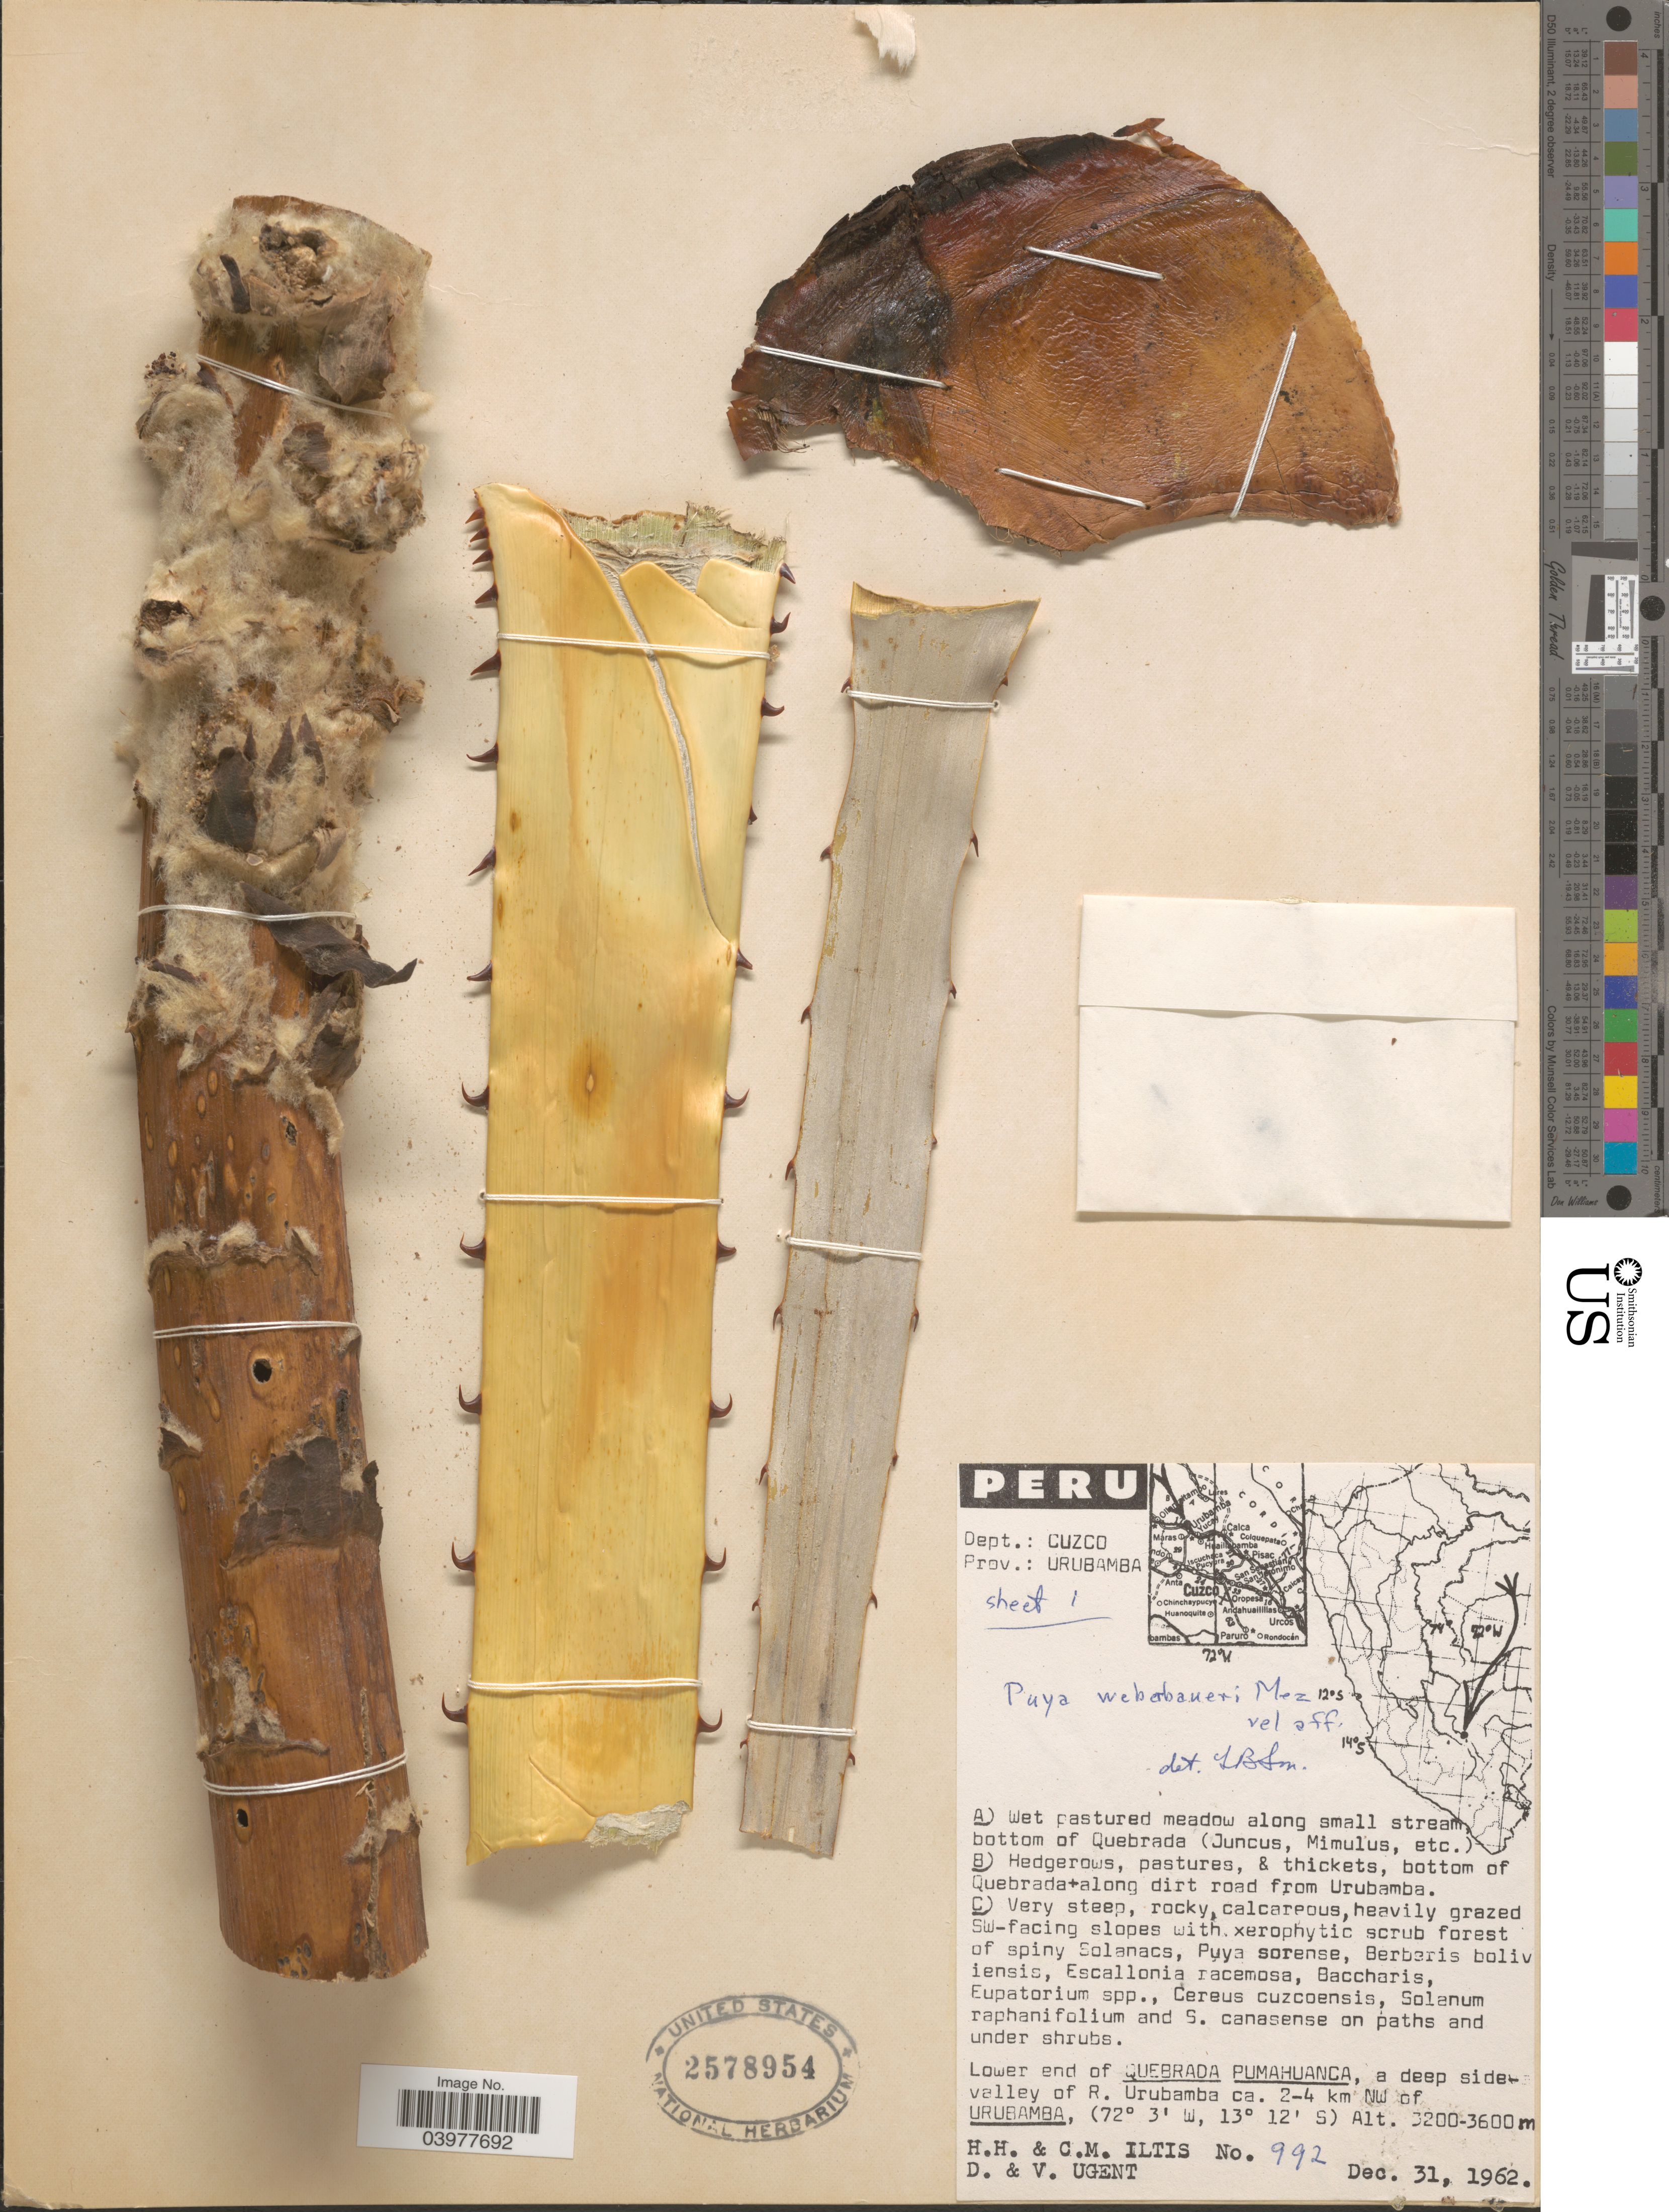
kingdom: Plantae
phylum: Tracheophyta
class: Liliopsida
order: Poales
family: Bromeliaceae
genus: Puya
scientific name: Puya weberbaueri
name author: Mez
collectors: H. H. Iltis, C. M Iltis, D. Ugent & V. Ugent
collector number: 992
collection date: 1962-12-31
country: Peru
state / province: Cusco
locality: Dept.: Cuzco. Prov.: Urubamba. Along small stream bottom of Quebrada. Bottom of Quebrada + along dirt road from Urubamba. Heavily grazed SW-facing slopes. Lower end of Quebrada Pumahuanca, a deep side-valley of R. Urubamba ca. 2-4 km NW of Urubamba.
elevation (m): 3200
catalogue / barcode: US 2578954